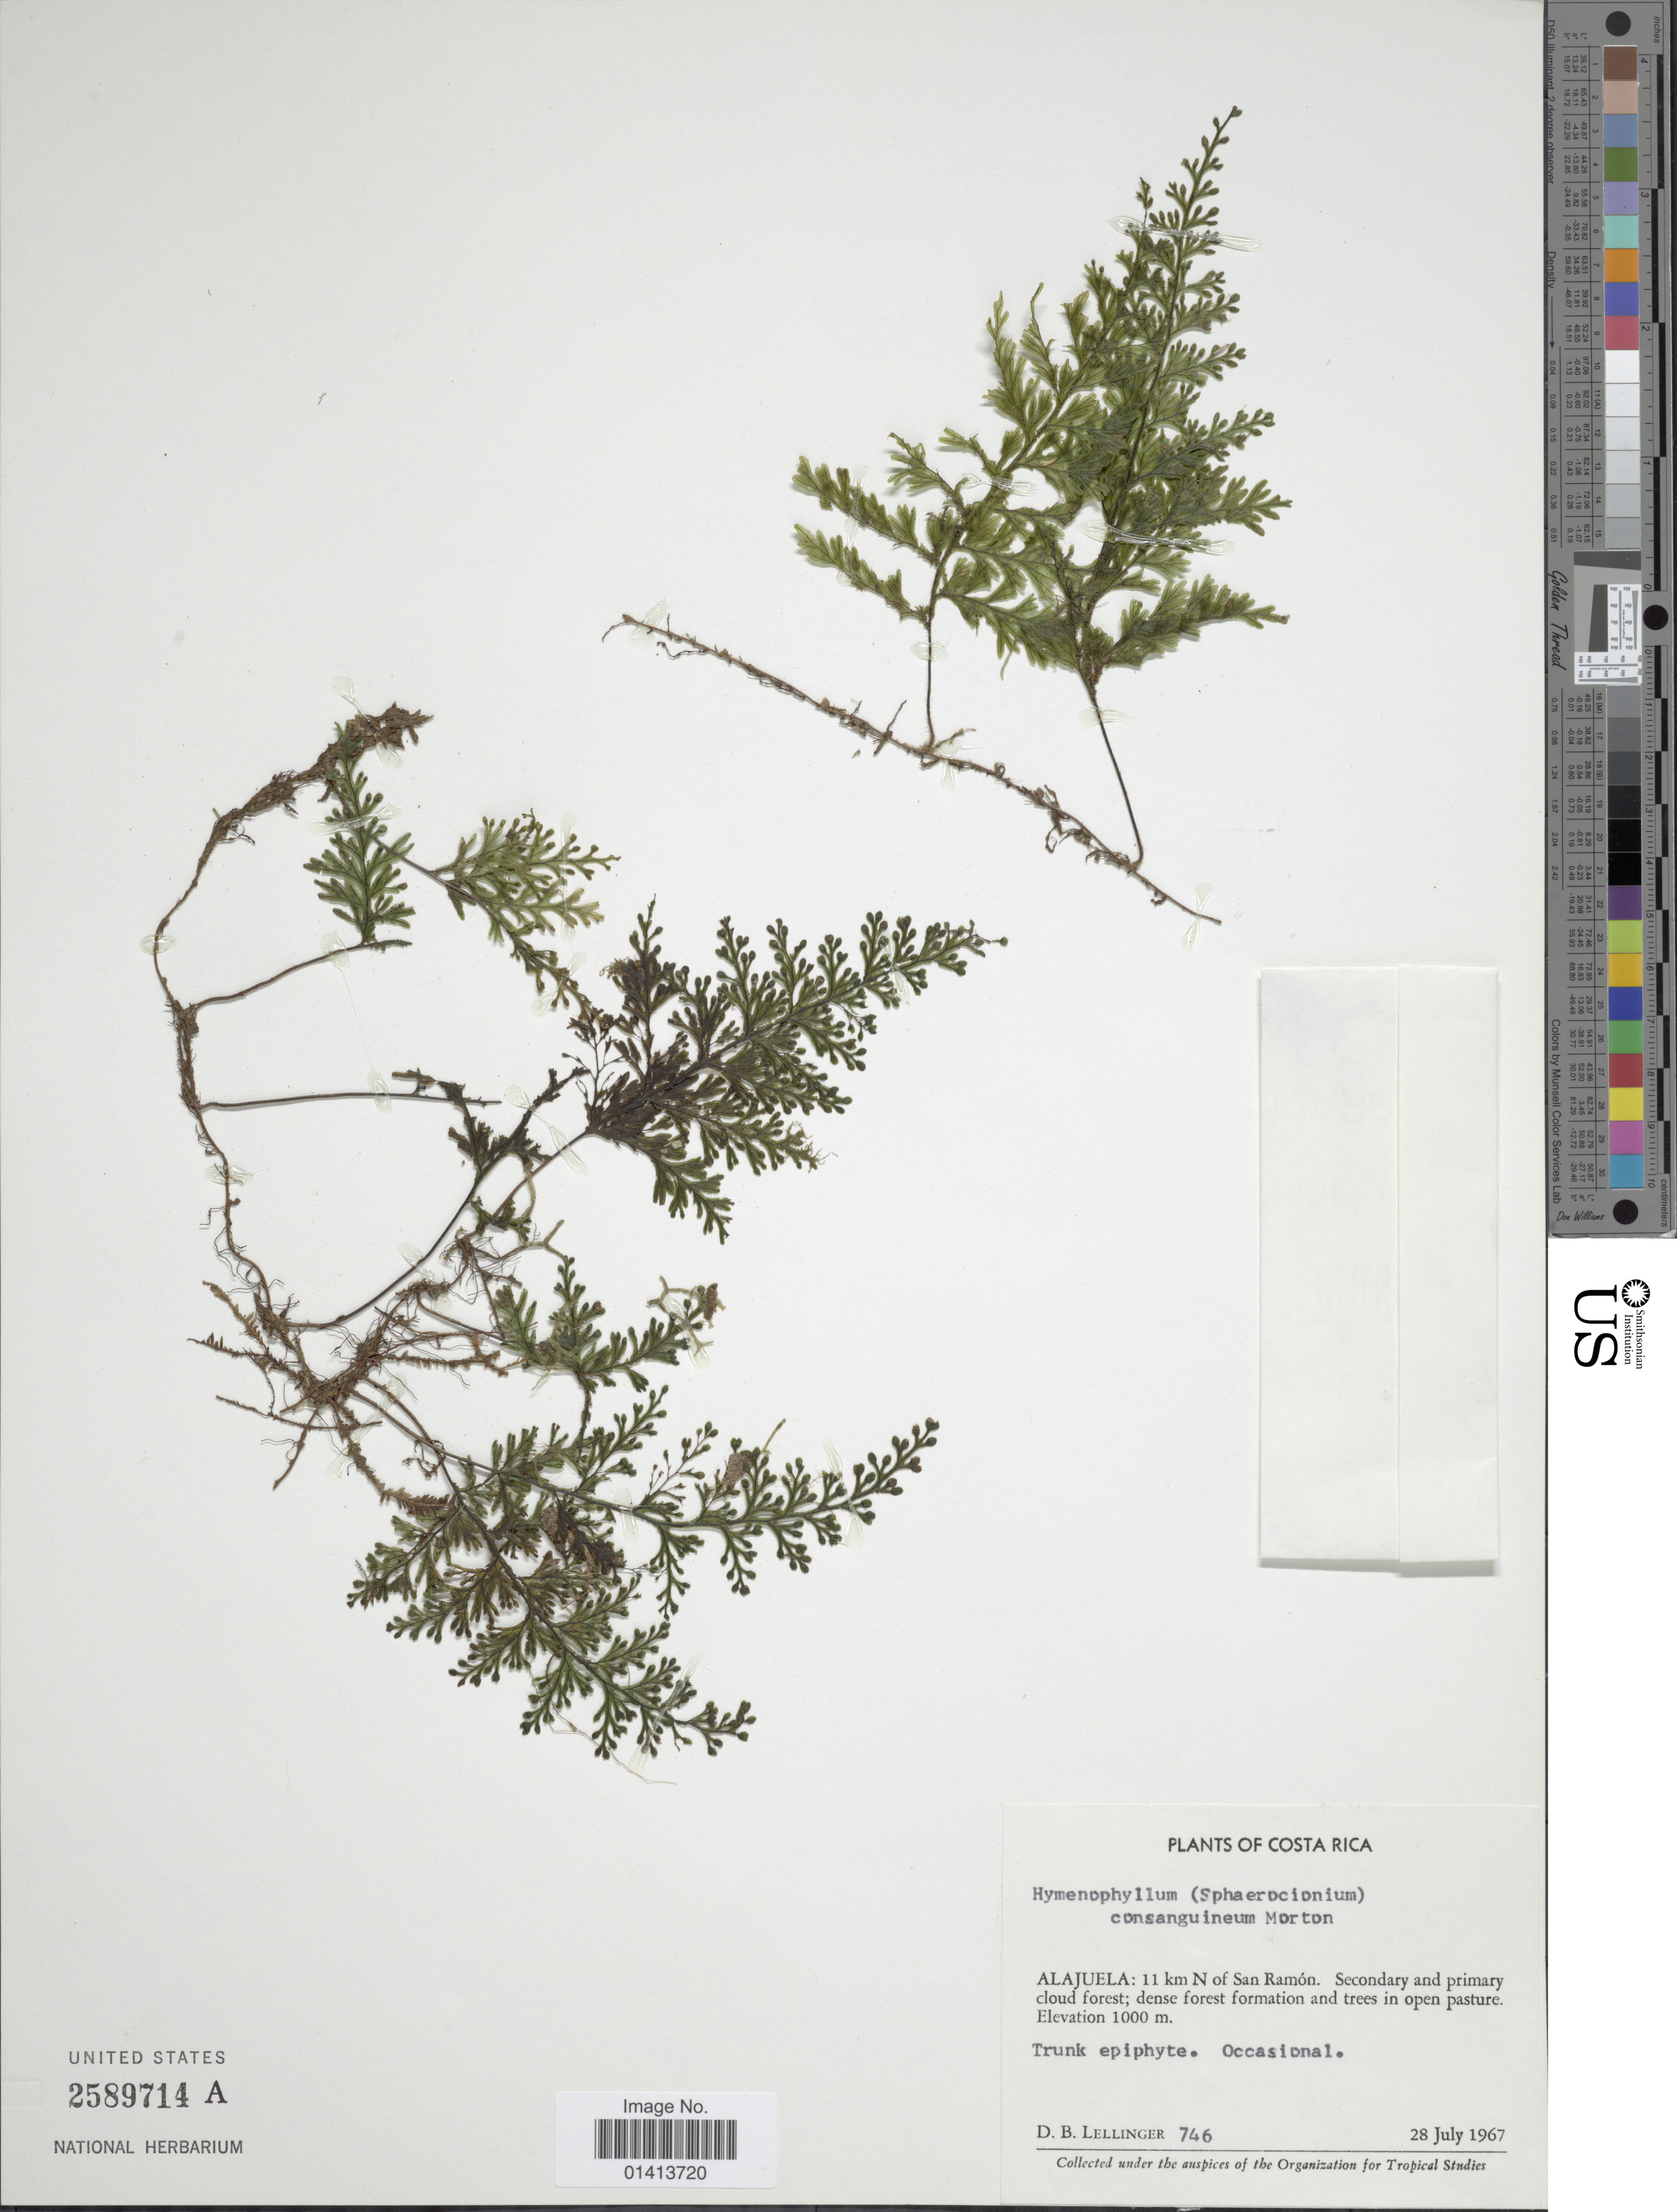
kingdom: Plantae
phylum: Tracheophyta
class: Polypodiopsida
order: Hymenophyllales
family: Hymenophyllaceae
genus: Hymenophyllum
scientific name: Hymenophyllum consanguineum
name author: C.V. Morton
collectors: D. B. Lellinger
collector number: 746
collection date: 1967-07-28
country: Costa Rica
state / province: Alajuela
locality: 11 km N of San Ramón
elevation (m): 1000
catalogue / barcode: US 2589714A